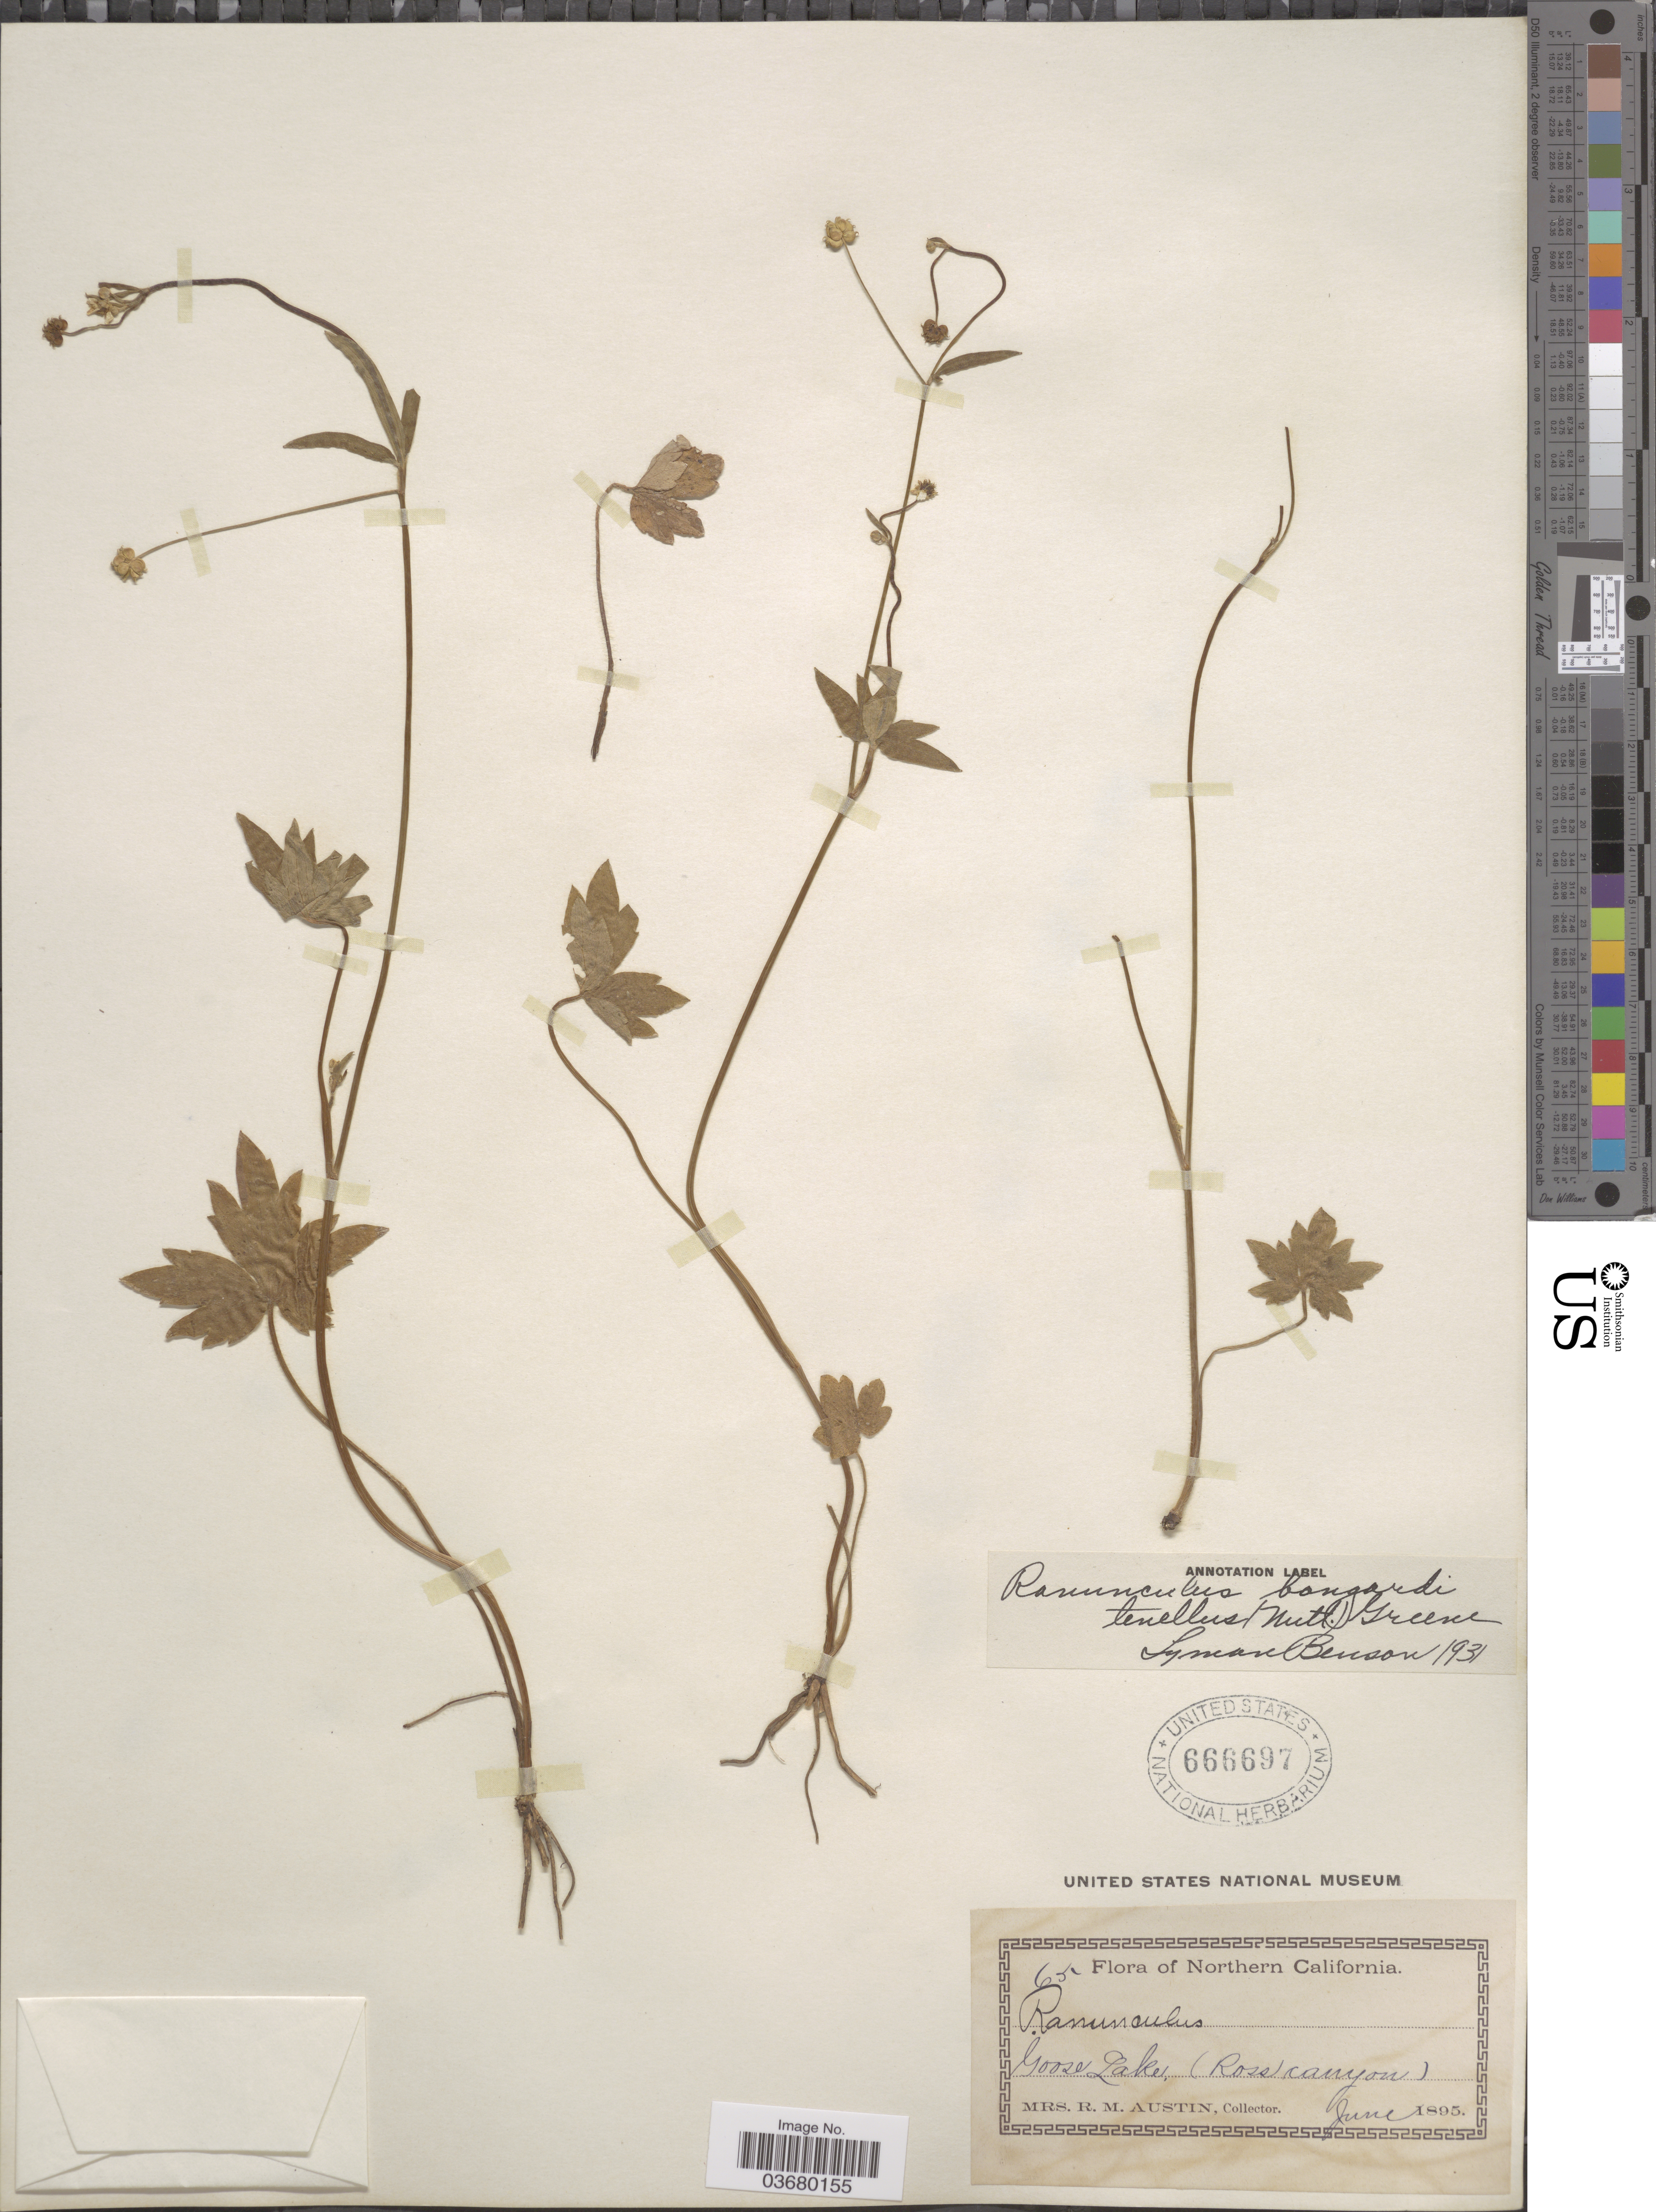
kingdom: Plantae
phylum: Tracheophyta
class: Magnoliopsida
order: Ranunculales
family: Ranunculaceae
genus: Ranunculus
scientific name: Ranunculus bongardii var. tenellus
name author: (A. Gray) Greene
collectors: R. Austin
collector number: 65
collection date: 1895-06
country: United States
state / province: California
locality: Northern California. Goose Lake, (Rose canyon).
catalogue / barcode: US 666697